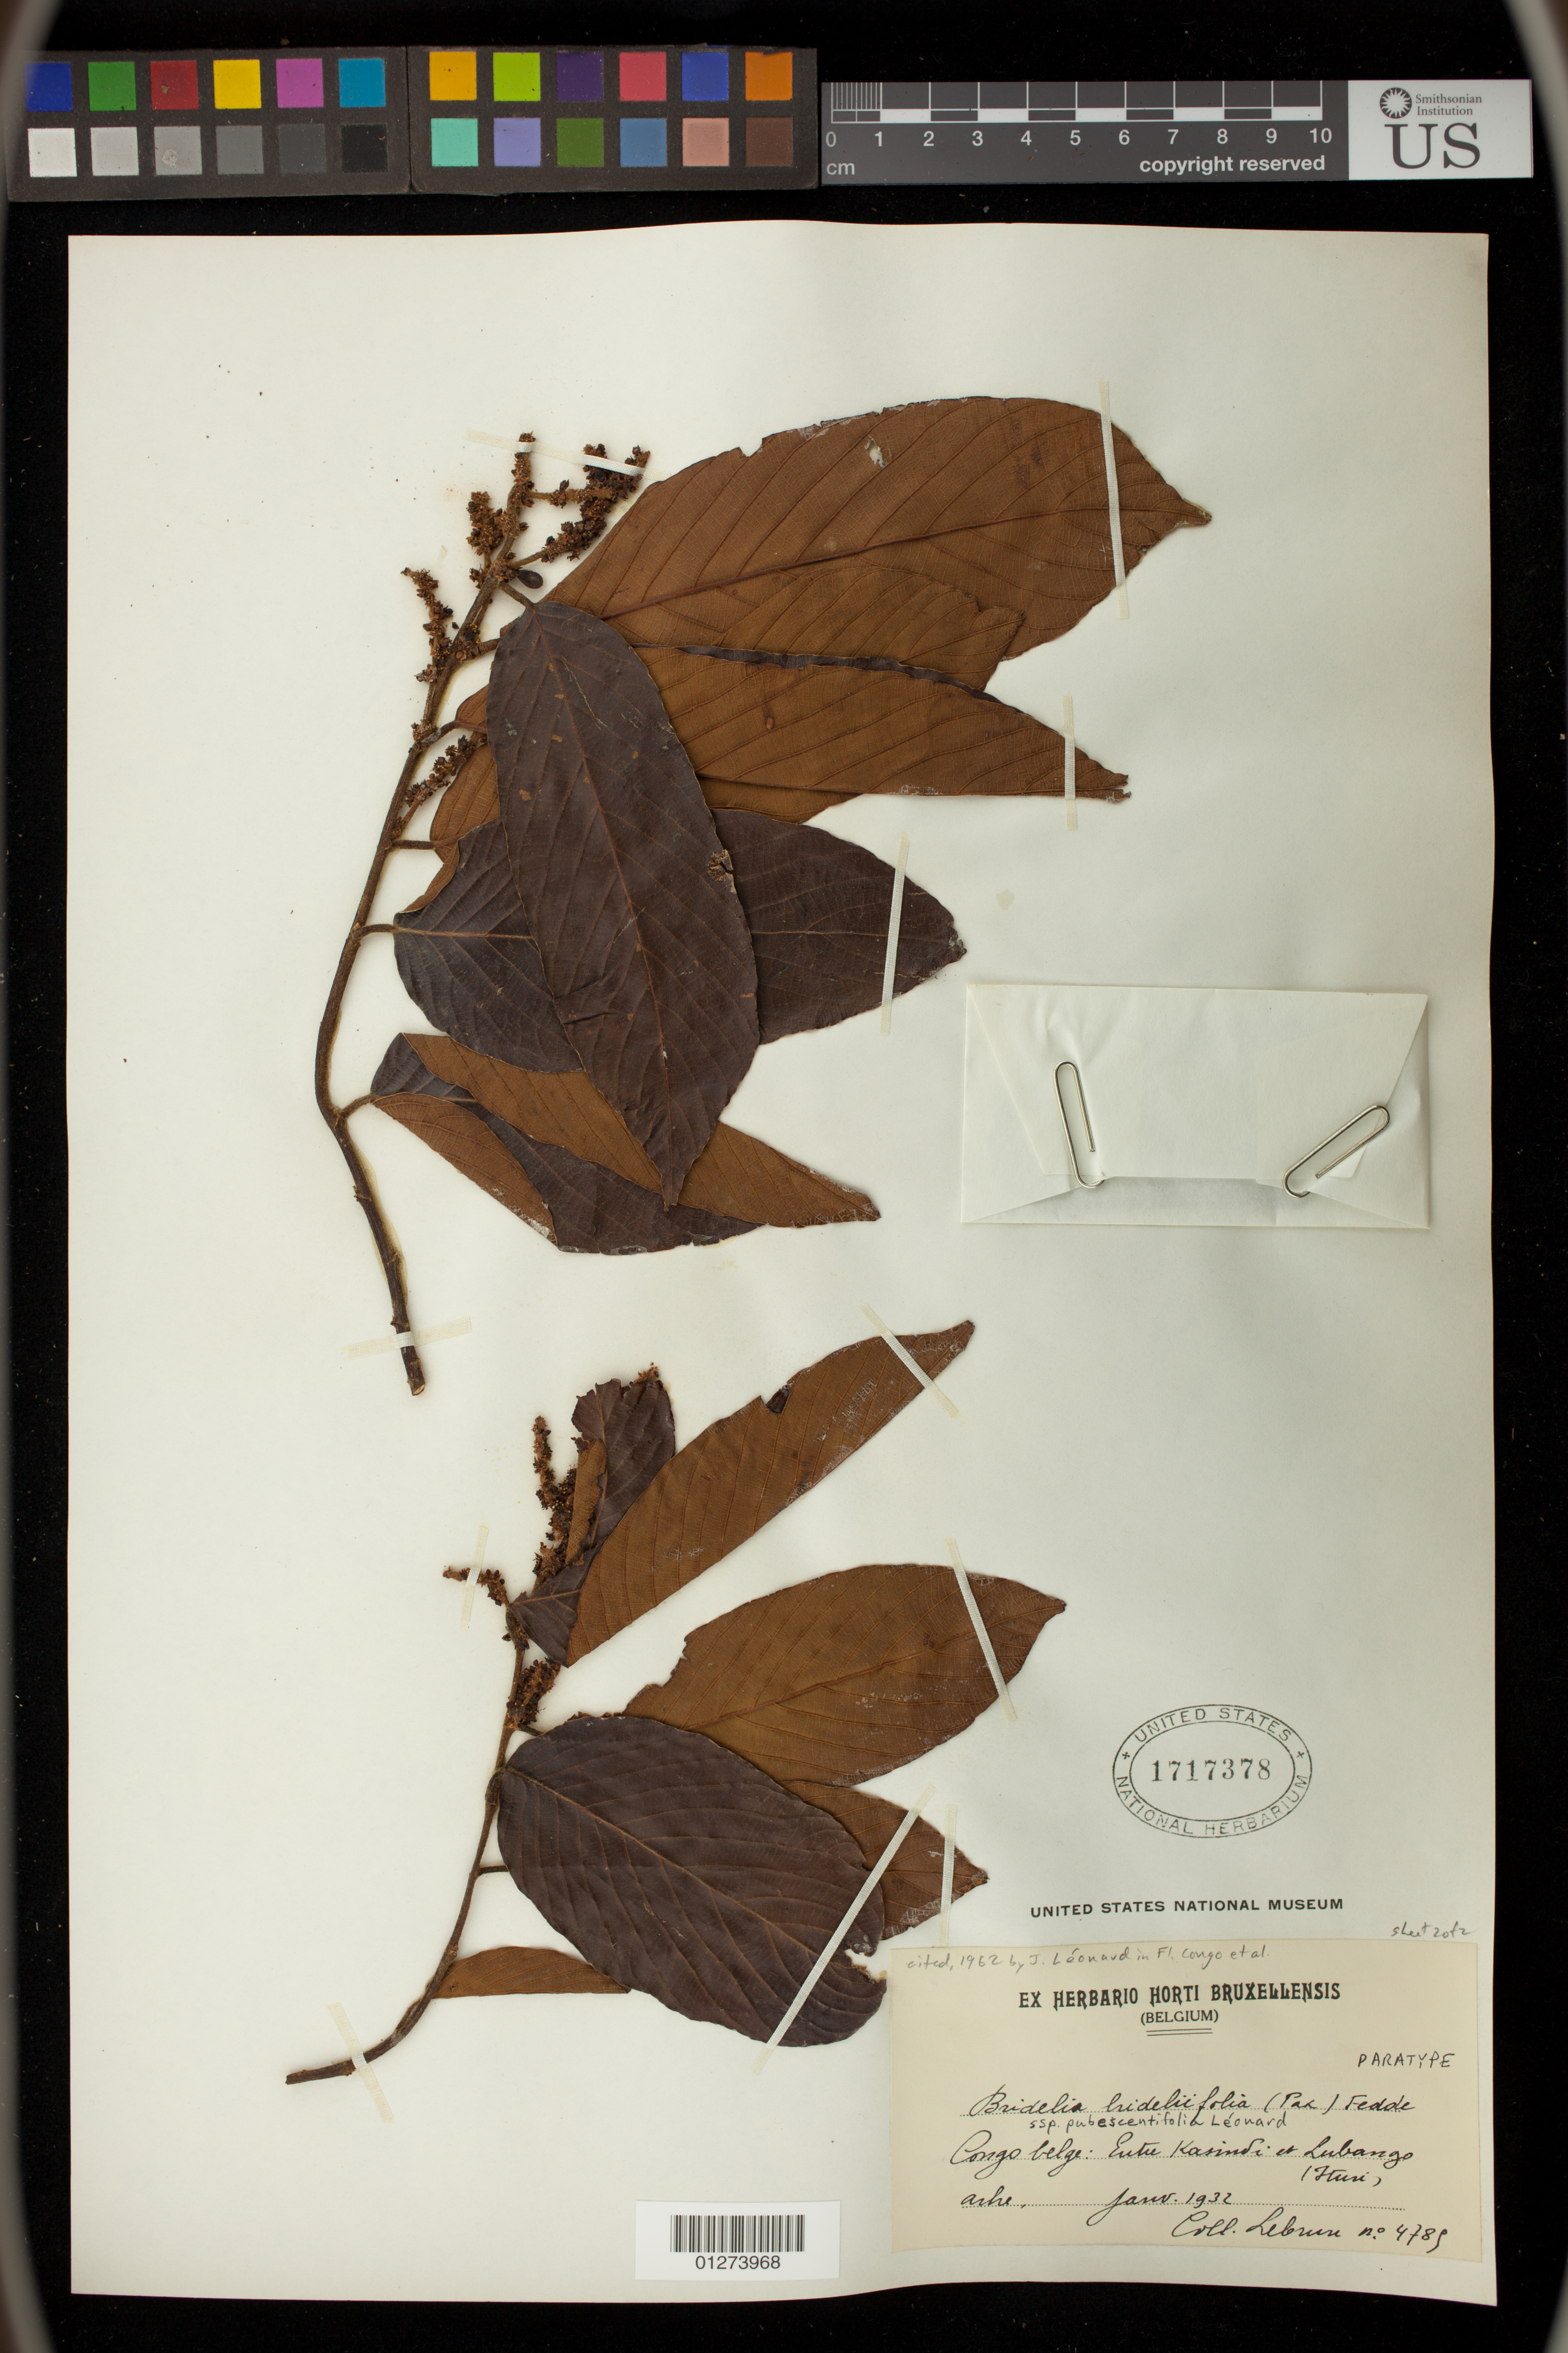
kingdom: Plantae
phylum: Tracheophyta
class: Magnoliopsida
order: Malpighiales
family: Phyllanthaceae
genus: Bridelia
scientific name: Bridelia brideliifolia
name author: (Pax) Fedde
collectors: J.A. Lebrun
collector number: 4789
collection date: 1932-01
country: Congo, Democratic Republic of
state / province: Nord-Kivu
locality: Congo Belge: Entre Kasindi et Lubango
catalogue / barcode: US 1717378